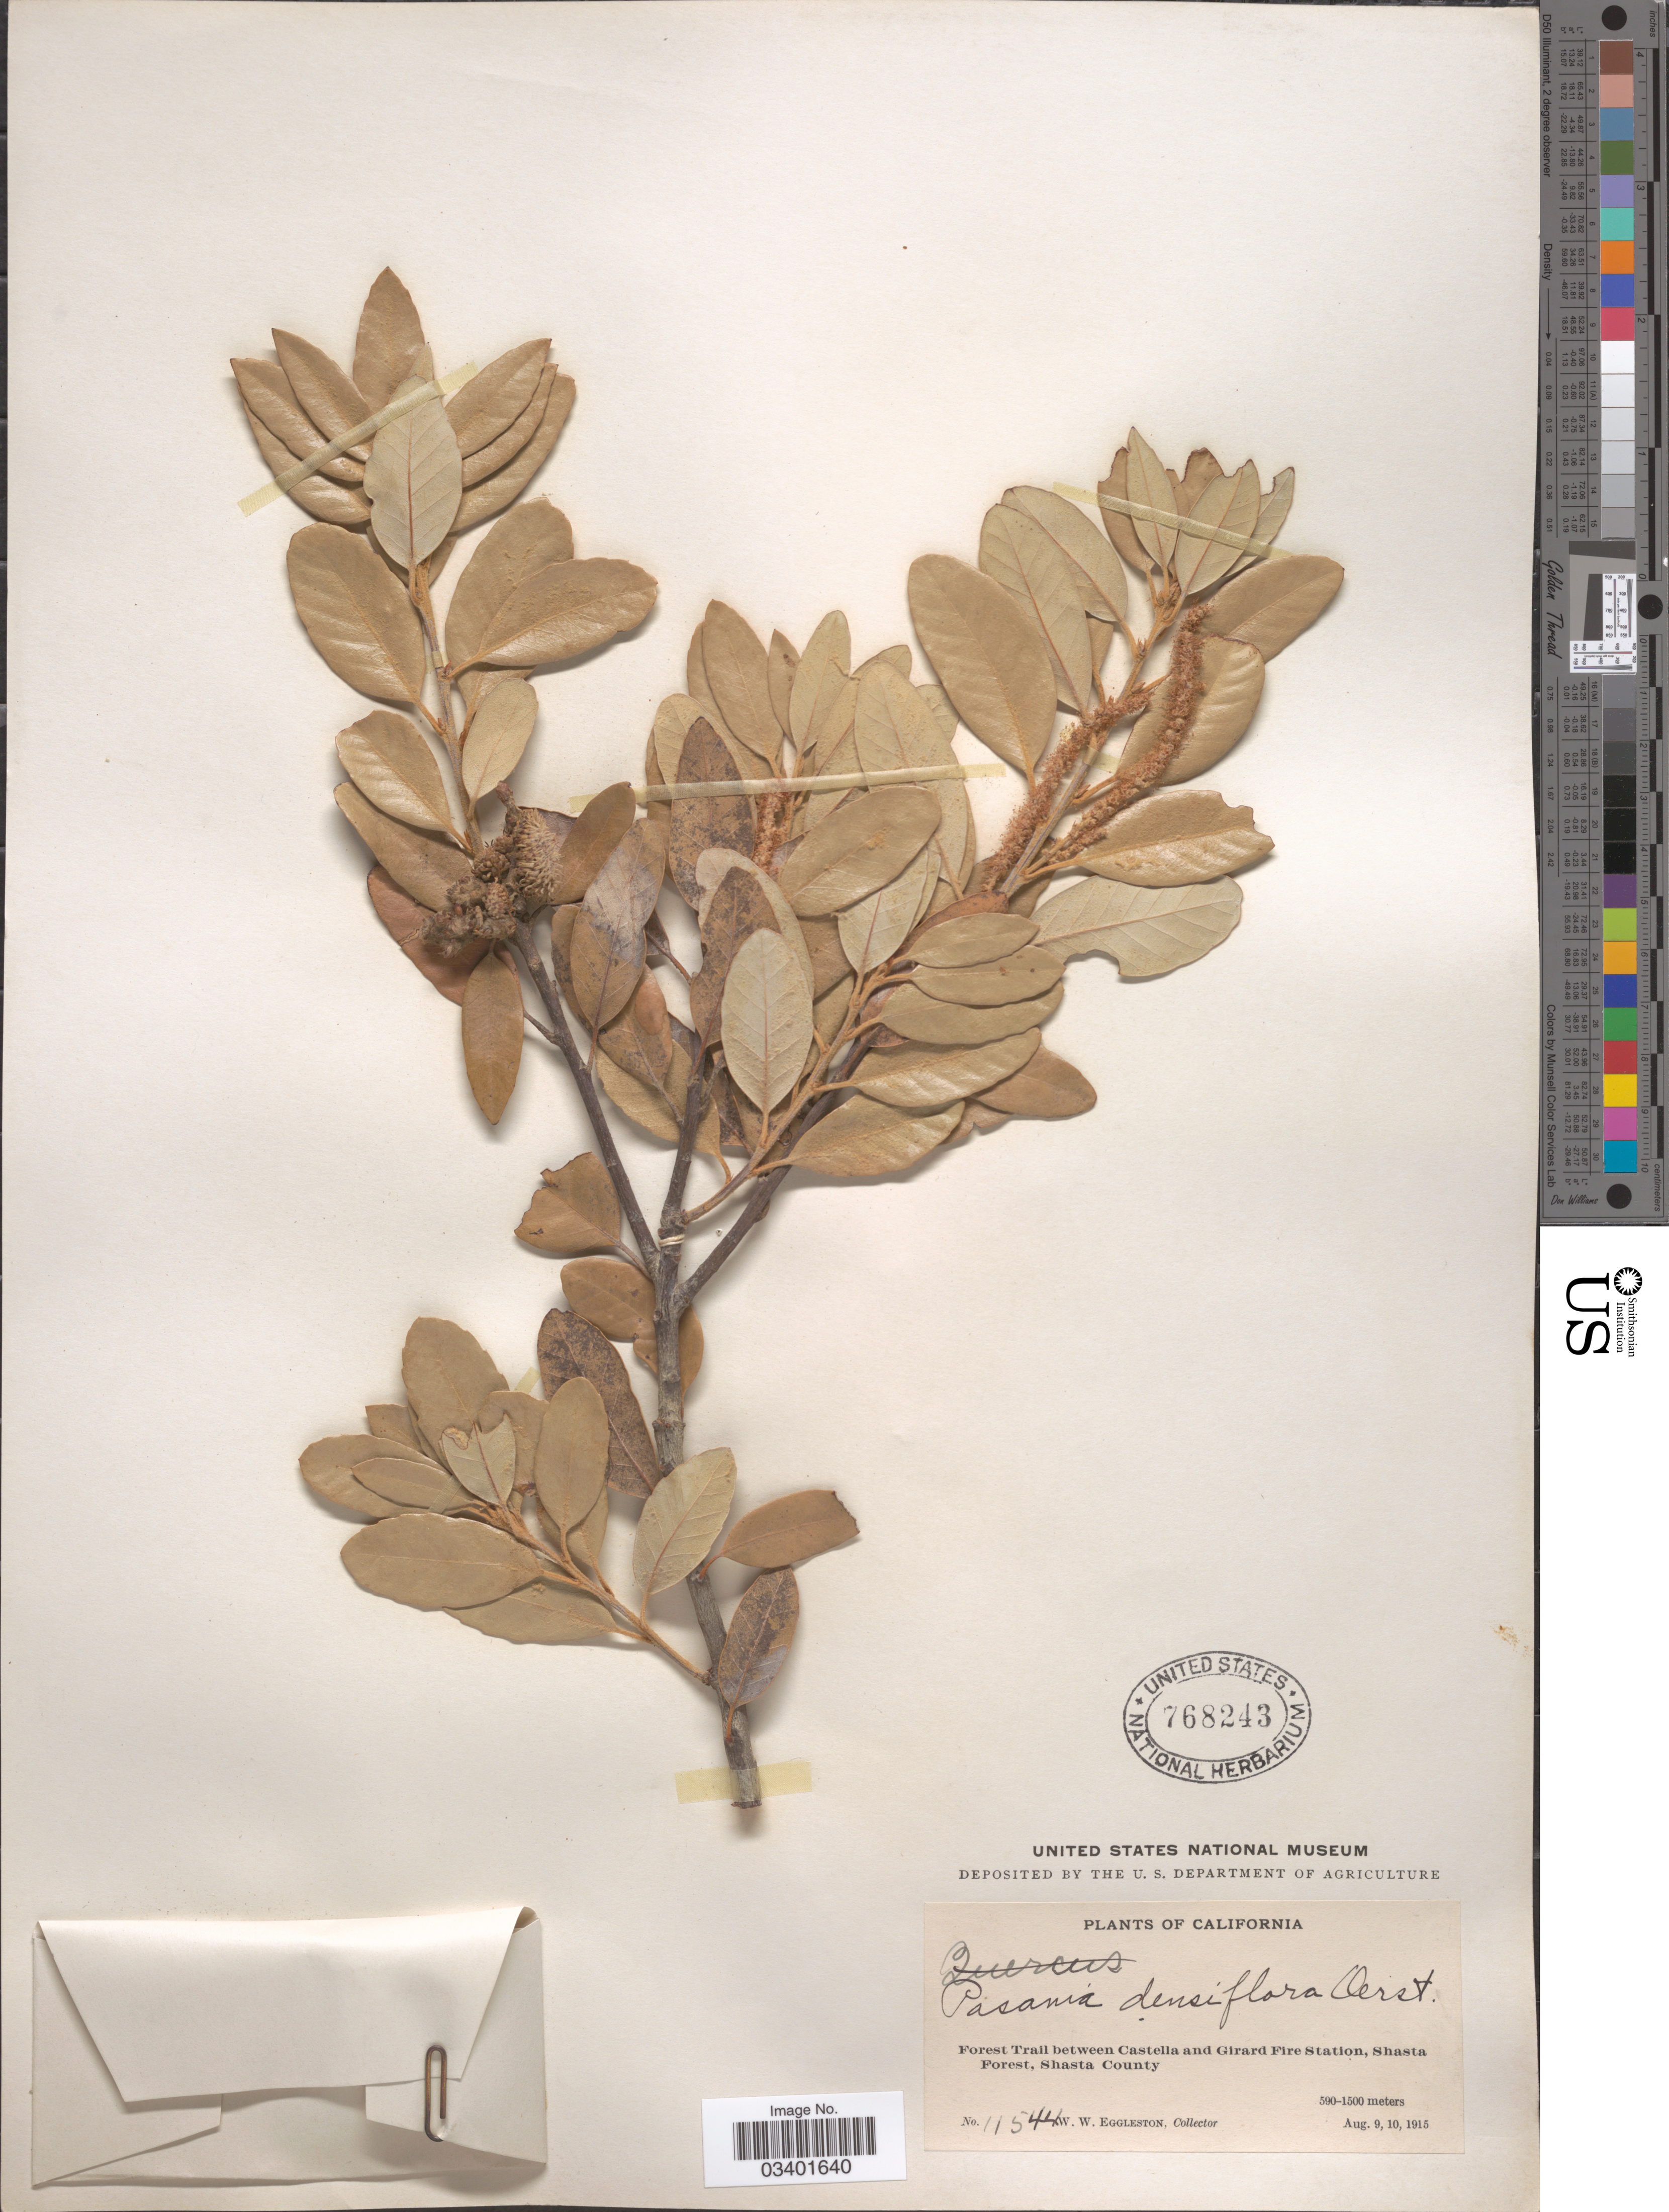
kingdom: Plantae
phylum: Tracheophyta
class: Magnoliopsida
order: Fagales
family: Fagaceae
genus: Notholithocarpus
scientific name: Notholithocarpus densiflorus var. echinoides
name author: (R. Br.ter) P. S. Manos et al.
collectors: W. W. Eggleston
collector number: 11544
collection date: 1915-08-09/1915-08-10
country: United States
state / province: California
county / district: Shasta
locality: Forest Trail between Castella and Girard Fire Station, Shasta Forest, Shasta County.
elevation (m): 590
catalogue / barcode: US 768243